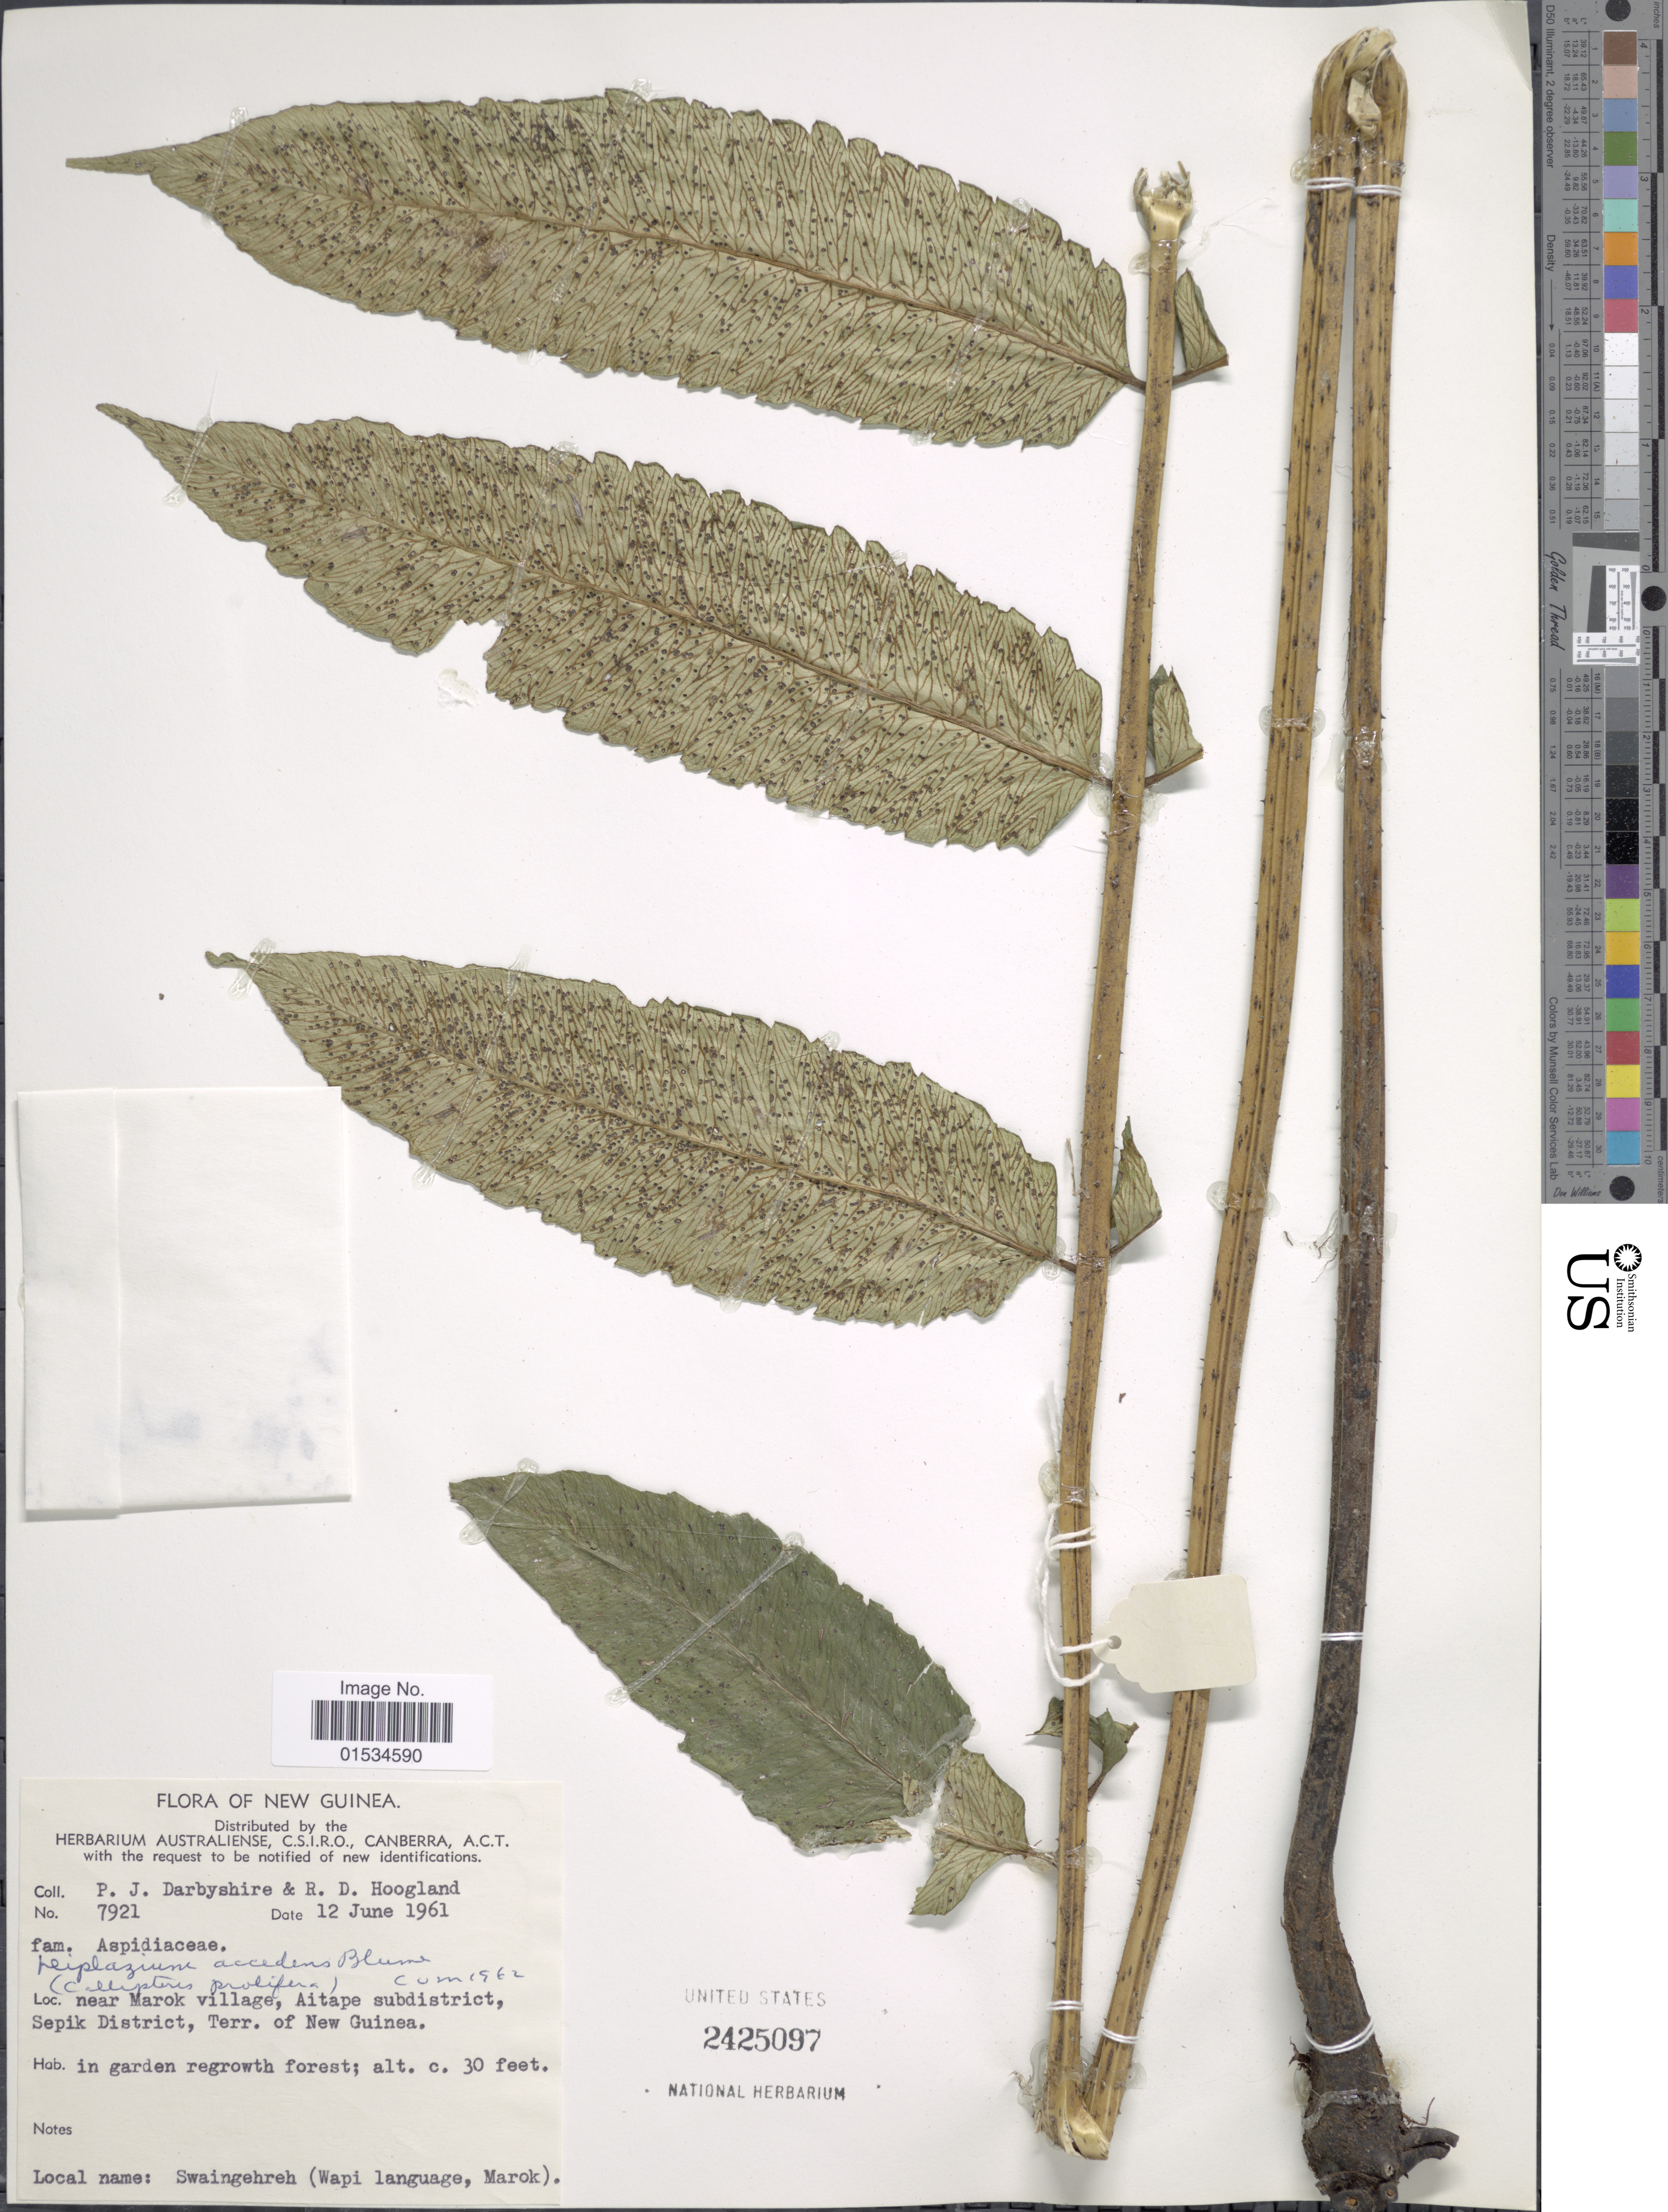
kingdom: Plantae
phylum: Tracheophyta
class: Polypodiopsida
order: Polypodiales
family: Athyriaceae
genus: Diplazium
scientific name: Diplazium accendens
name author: Blume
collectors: P. Darbyshire & R. D. Hoogland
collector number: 7921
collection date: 1961-06-12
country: Papua New Guinea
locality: Near Marok Village, Aitape Subdistrict, Sepik District, Terr. of New Guinea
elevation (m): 9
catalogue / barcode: US 2425097